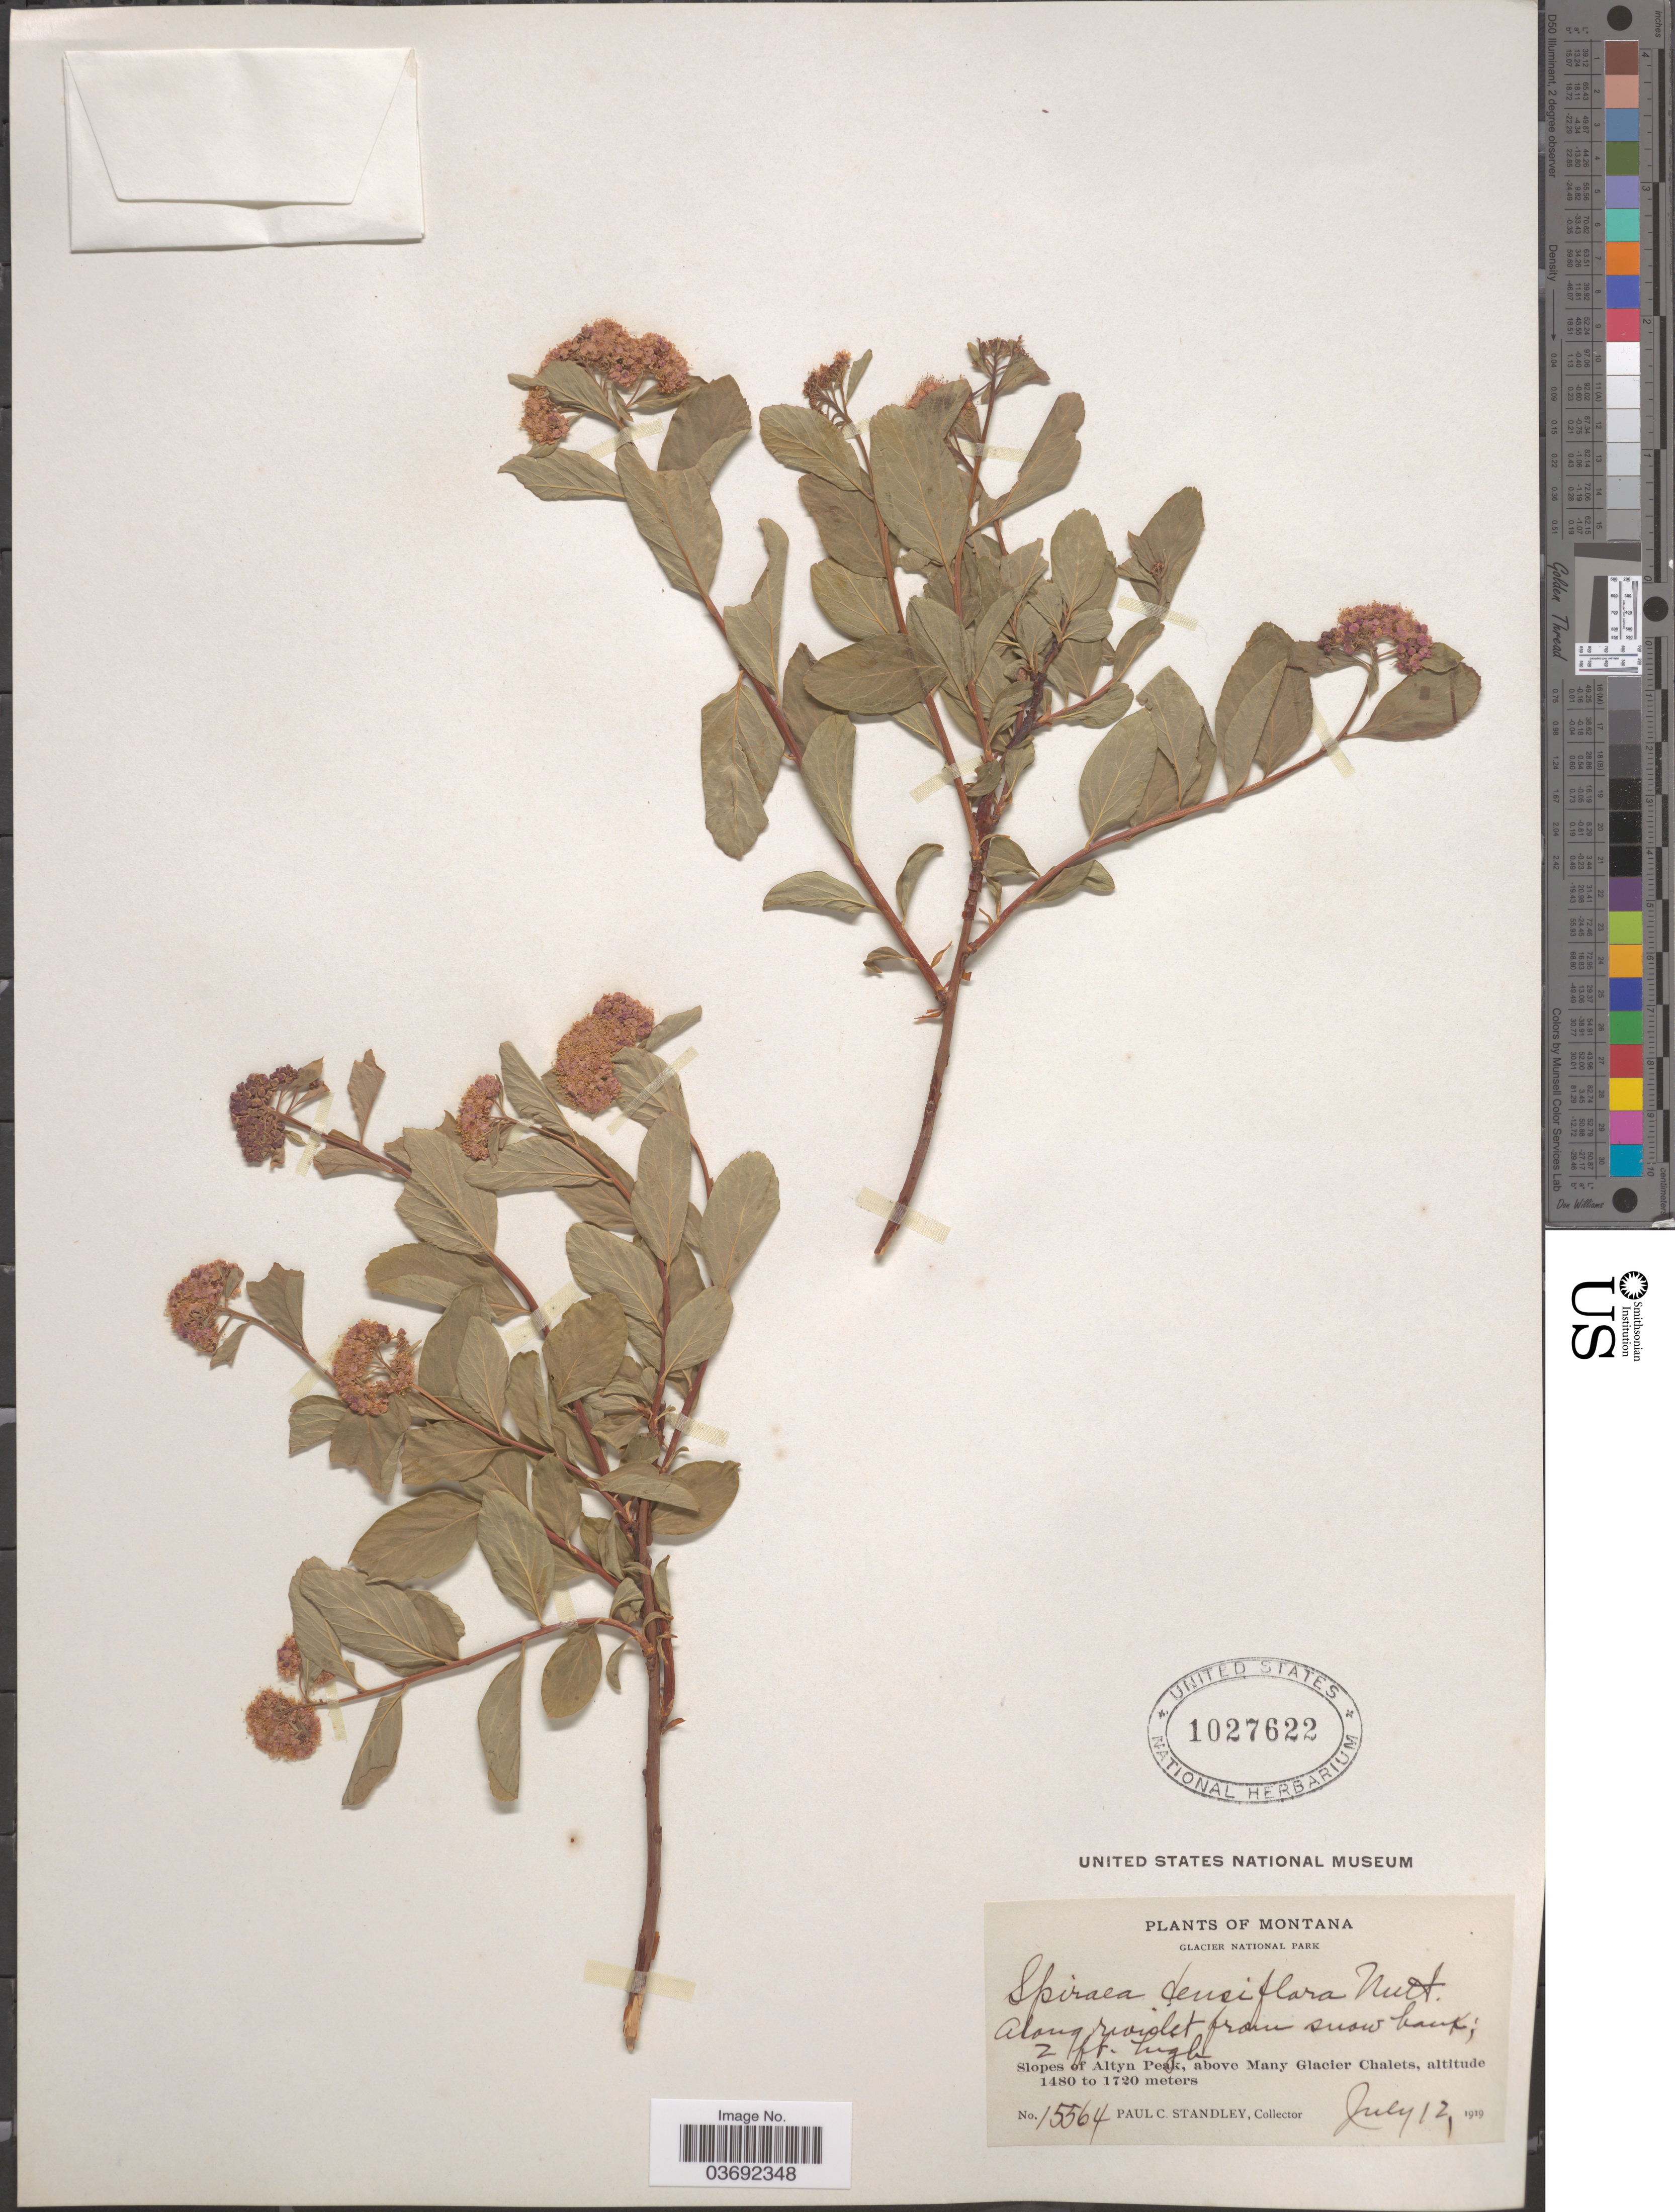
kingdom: Plantae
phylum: Tracheophyta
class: Magnoliopsida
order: Rosales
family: Rosaceae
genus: Spiraea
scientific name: Spiraea densiflora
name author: Nutt. ex Greenm.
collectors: P. C. Standley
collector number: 15564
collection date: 1919-07-12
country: United States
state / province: Montana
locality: Glacier National Park. Slopes of Altyn Peak, above Many Glacier Chalets.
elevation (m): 1480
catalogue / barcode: US 1027622